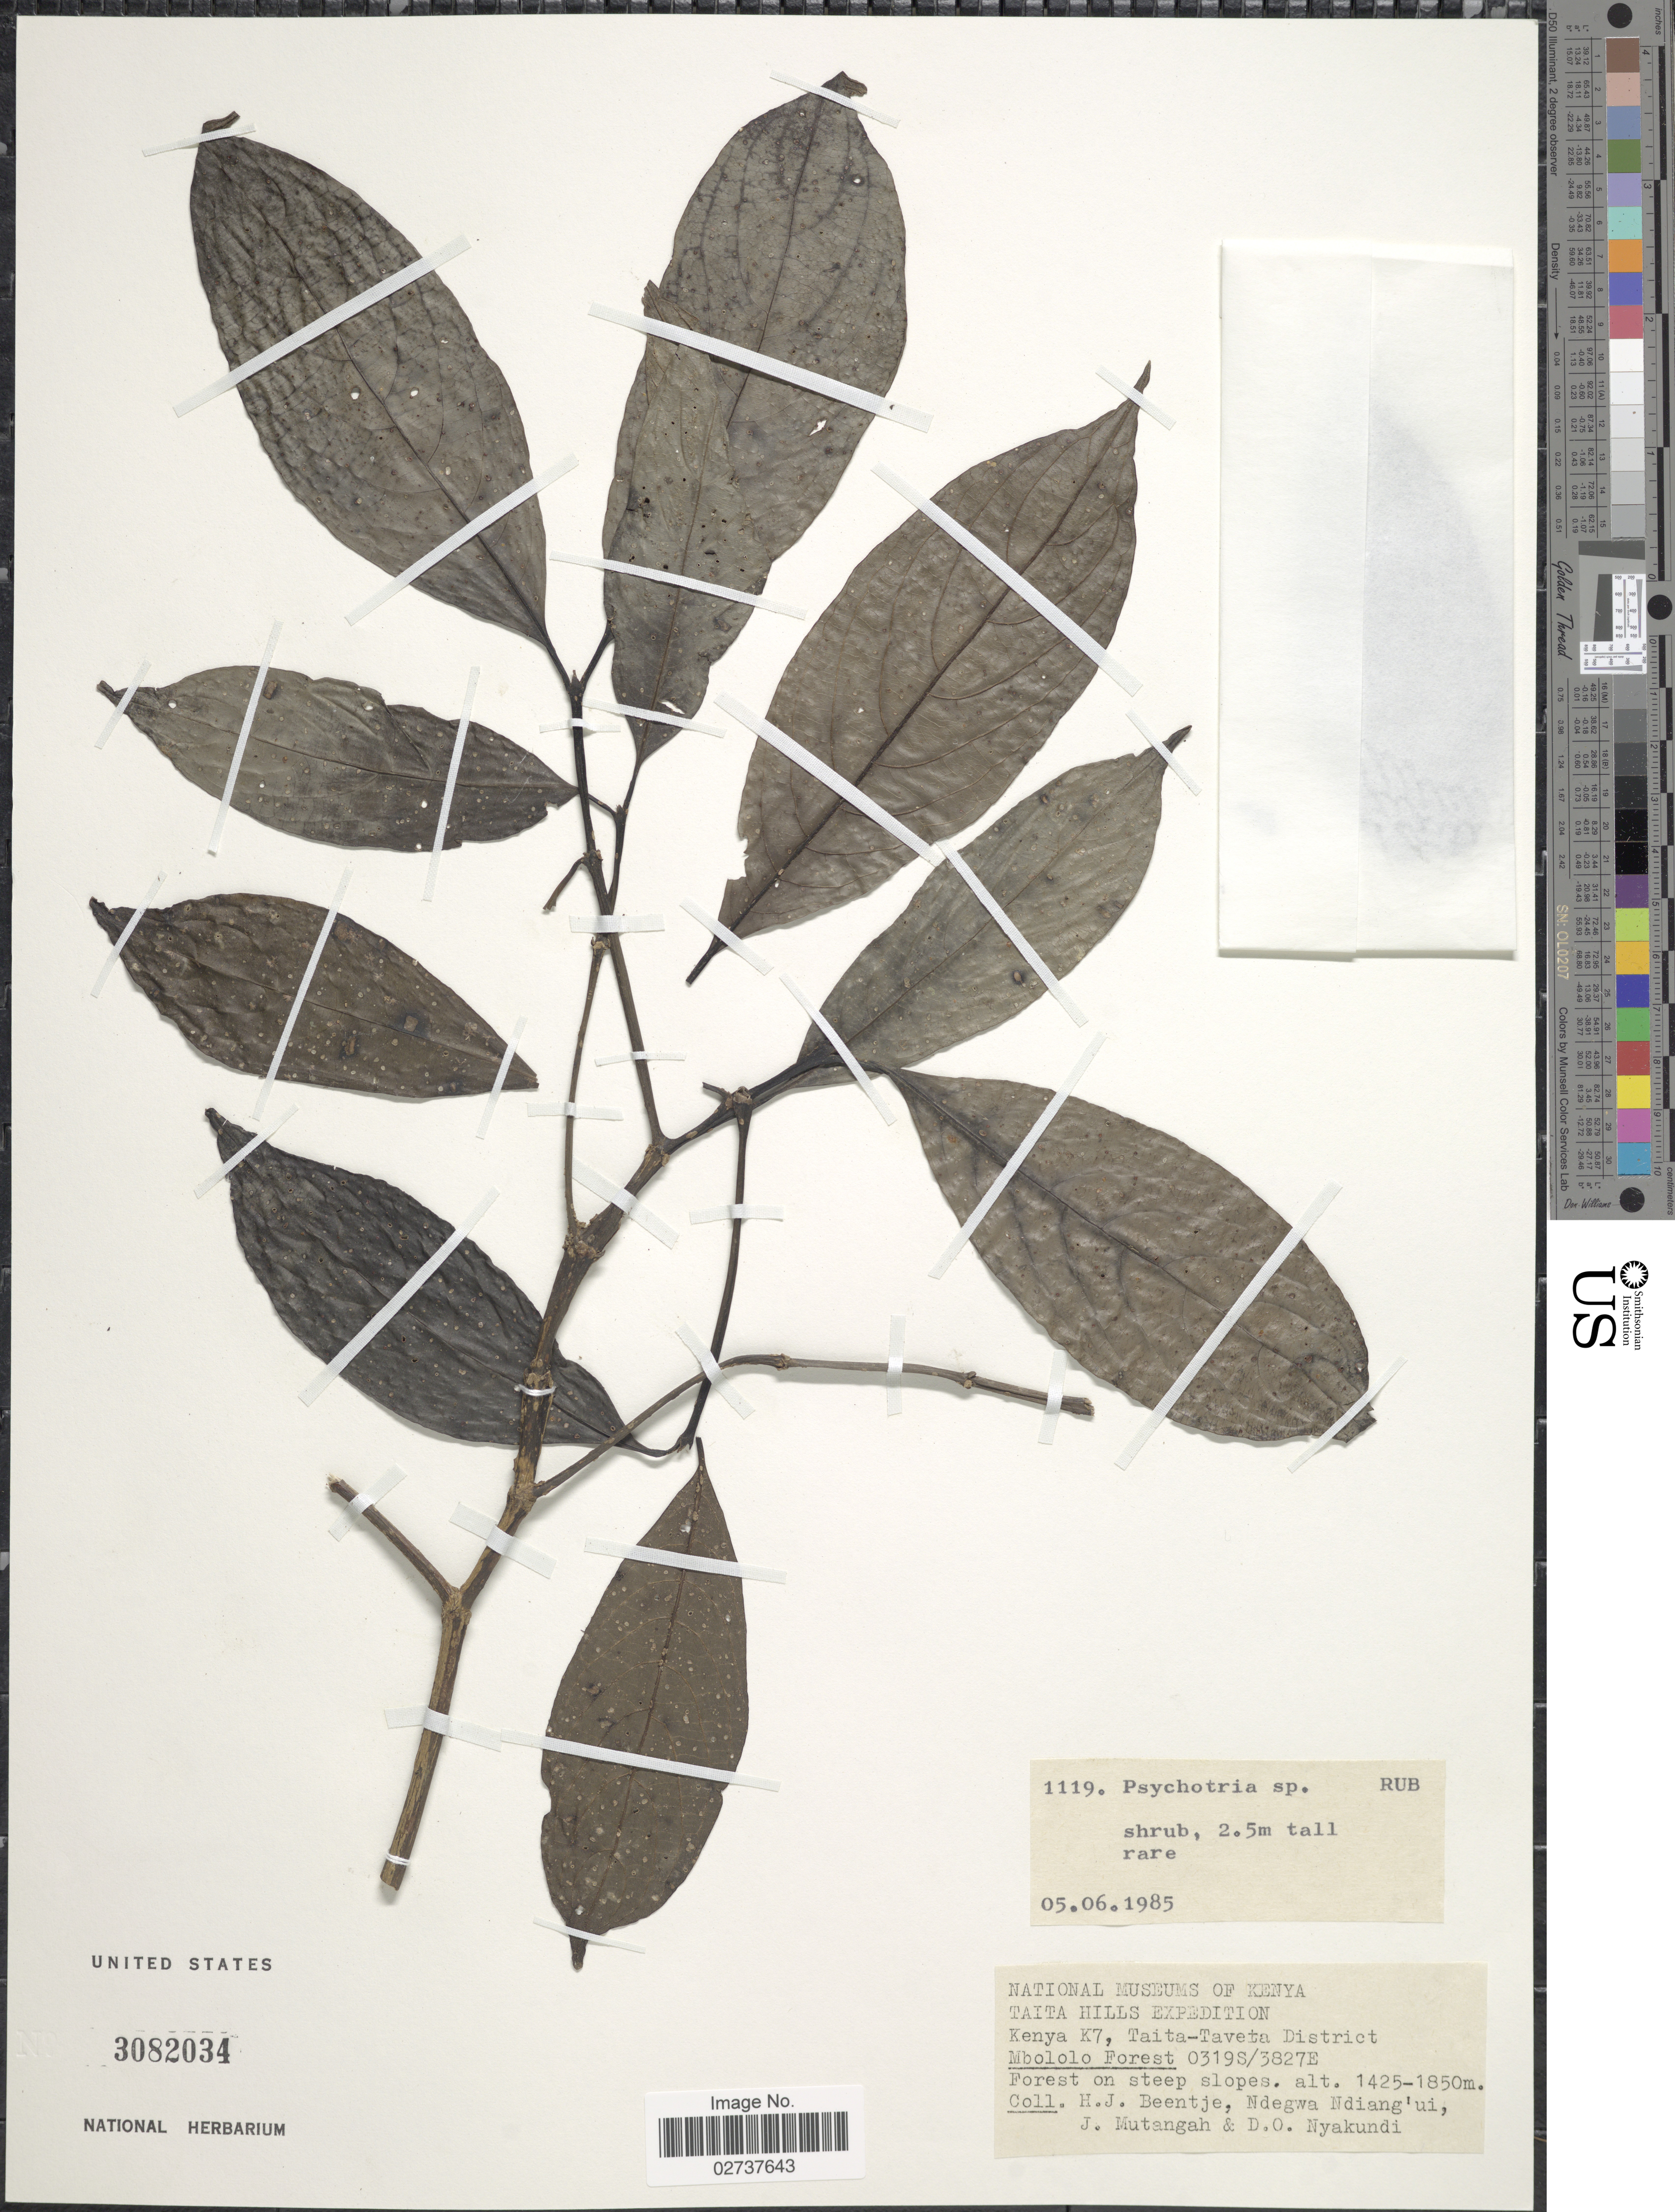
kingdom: Plantae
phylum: Tracheophyta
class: Magnoliopsida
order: Gentianales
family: Rubiaceae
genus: Psychotria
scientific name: Psychotria sp.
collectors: H. J. Beentje, Ndegwa Ndiang'ui, J. Mutangah & D. Nyakundi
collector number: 1119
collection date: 1985-06-05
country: Kenya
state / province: Taita Taveta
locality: Taita Hills, K7, Mbololo Forest, forest on steep slopes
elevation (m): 1425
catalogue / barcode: US 3082034